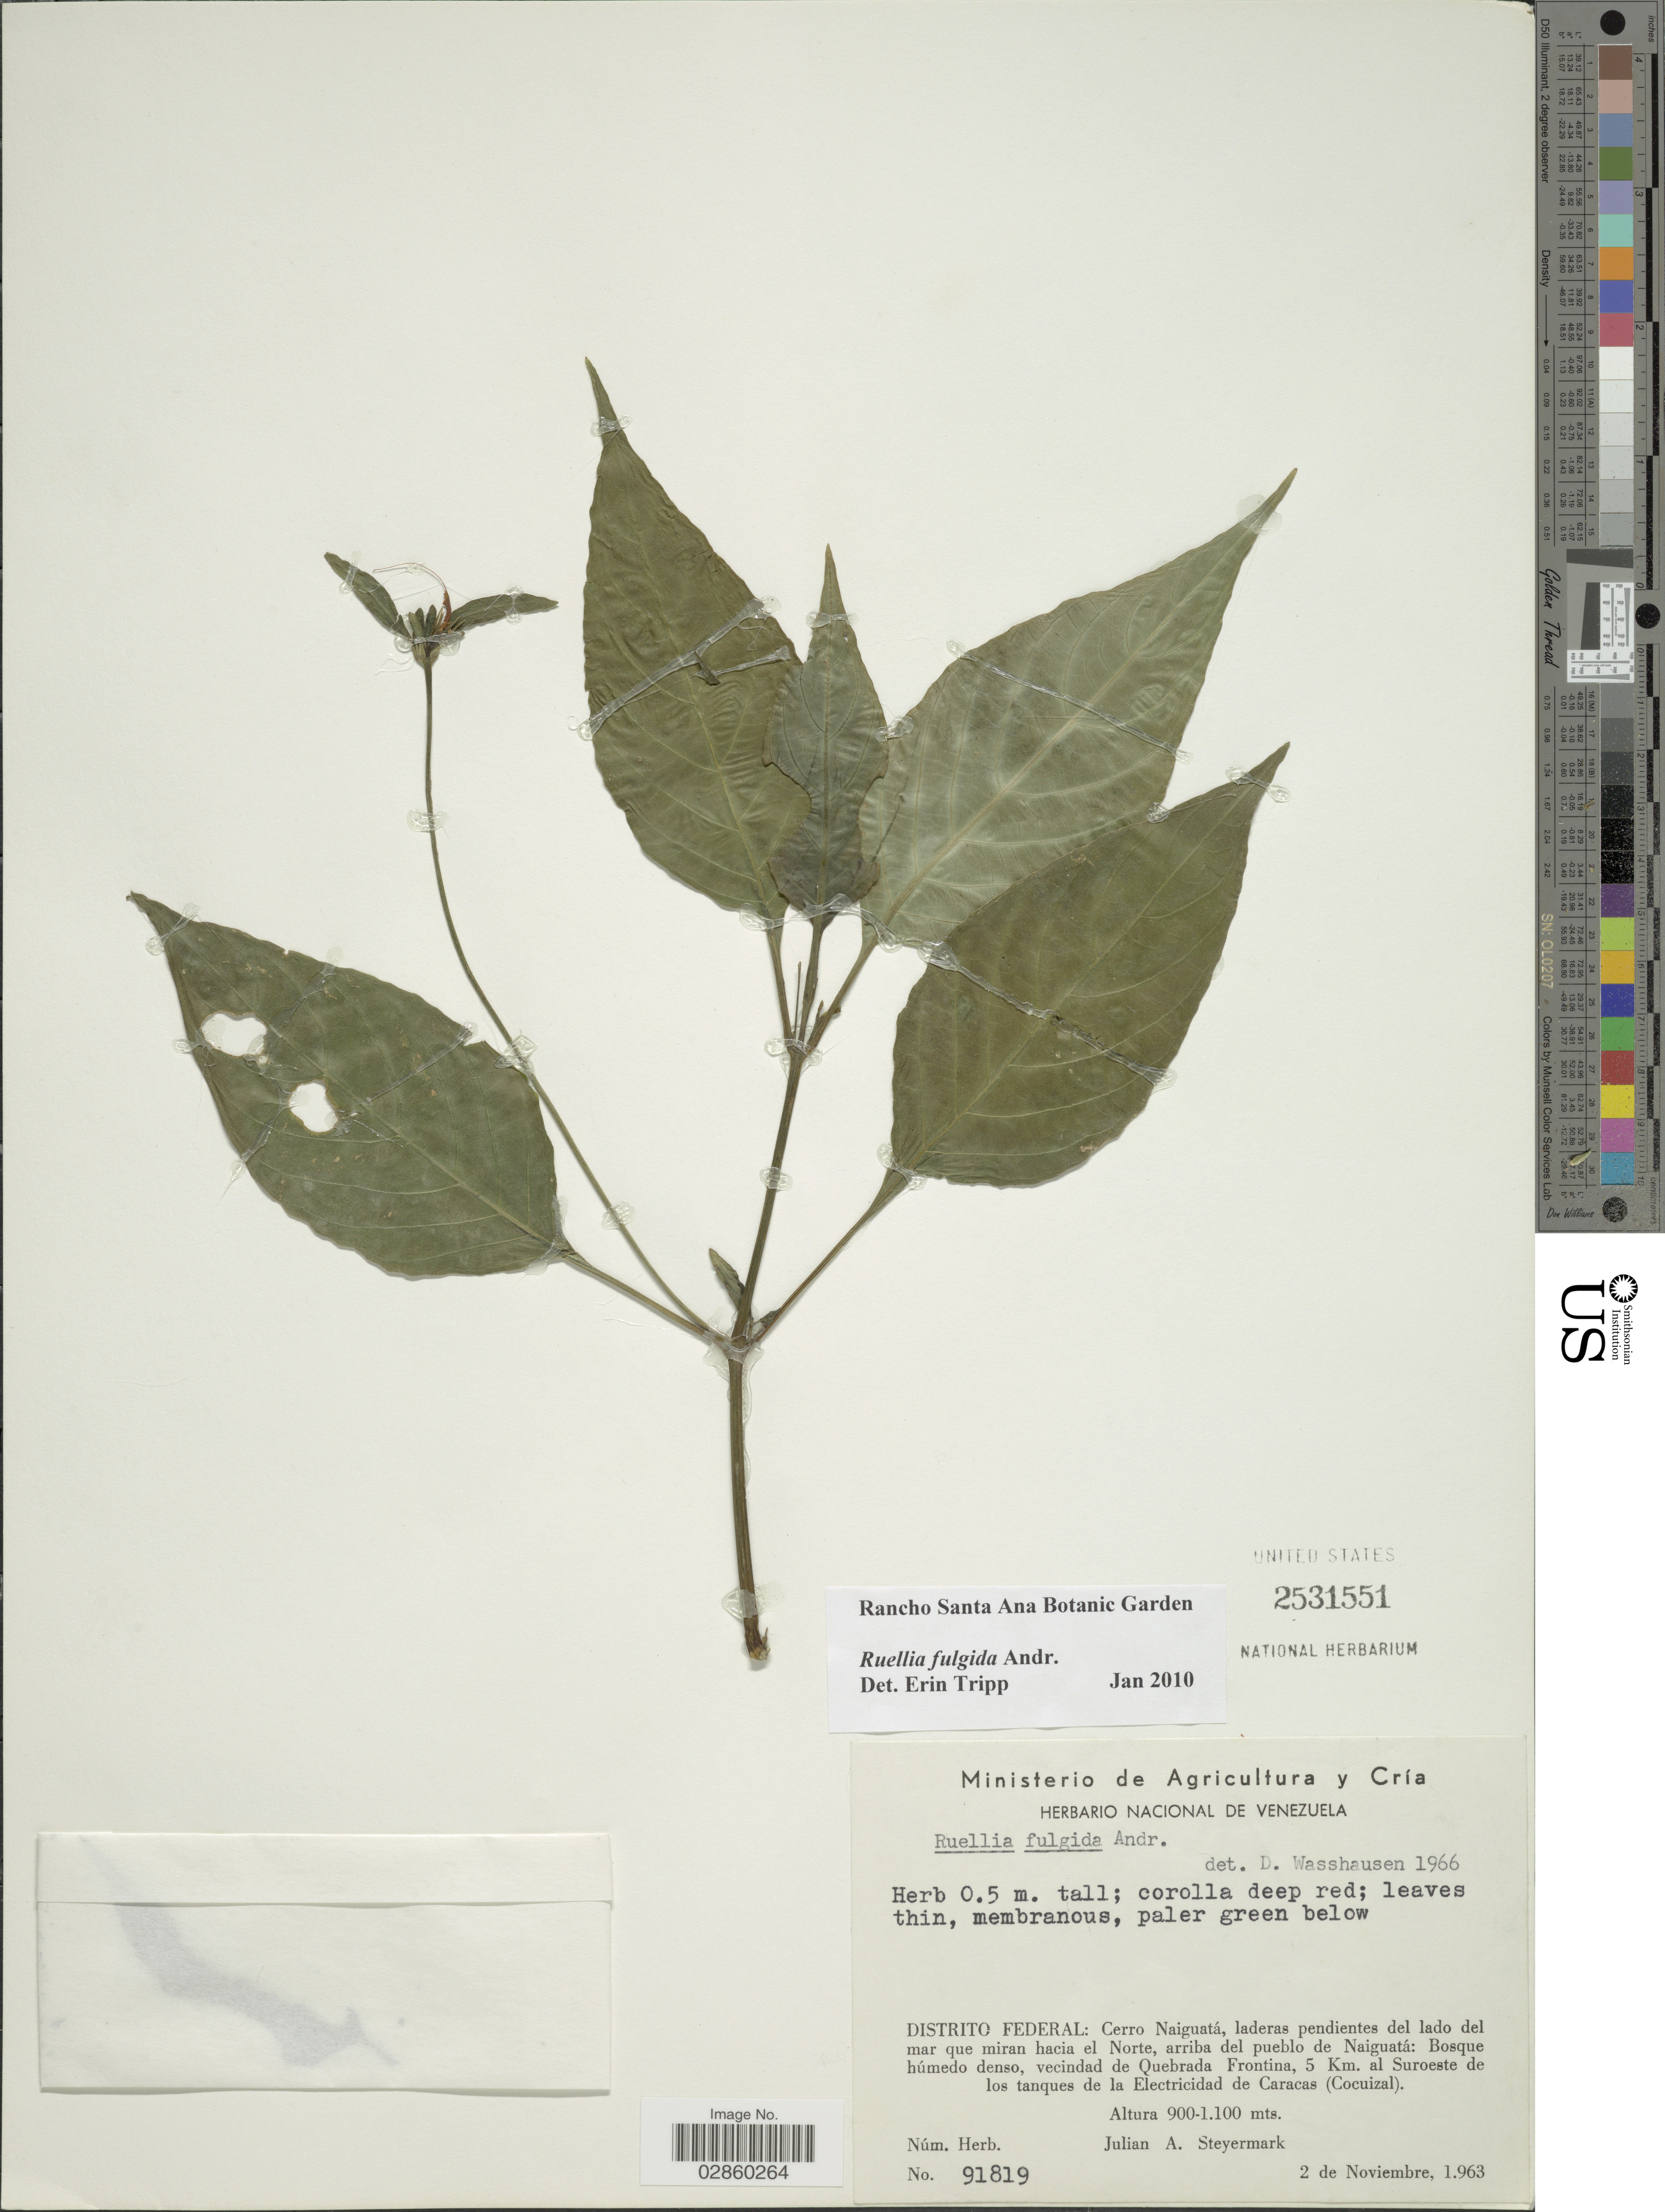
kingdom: Plantae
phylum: Tracheophyta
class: Magnoliopsida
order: Lamiales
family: Acanthaceae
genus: Ruellia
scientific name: Ruellia fulgida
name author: Andrews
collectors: J. Steyermark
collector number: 91819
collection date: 1963-11-02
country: Venezuela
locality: Distrito Federal, Cerro Naiguatá, laderas pendientes del lado del mar que miran hacia el Norte, arriba del pueblo de Naiguatá, Bosque húmedo denso, vecindad de Quebrada Frontina, 5 Km. al Suroeste de los tanques de la Electricidad de Caracas (Cocuizal).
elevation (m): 900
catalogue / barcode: US 2531551